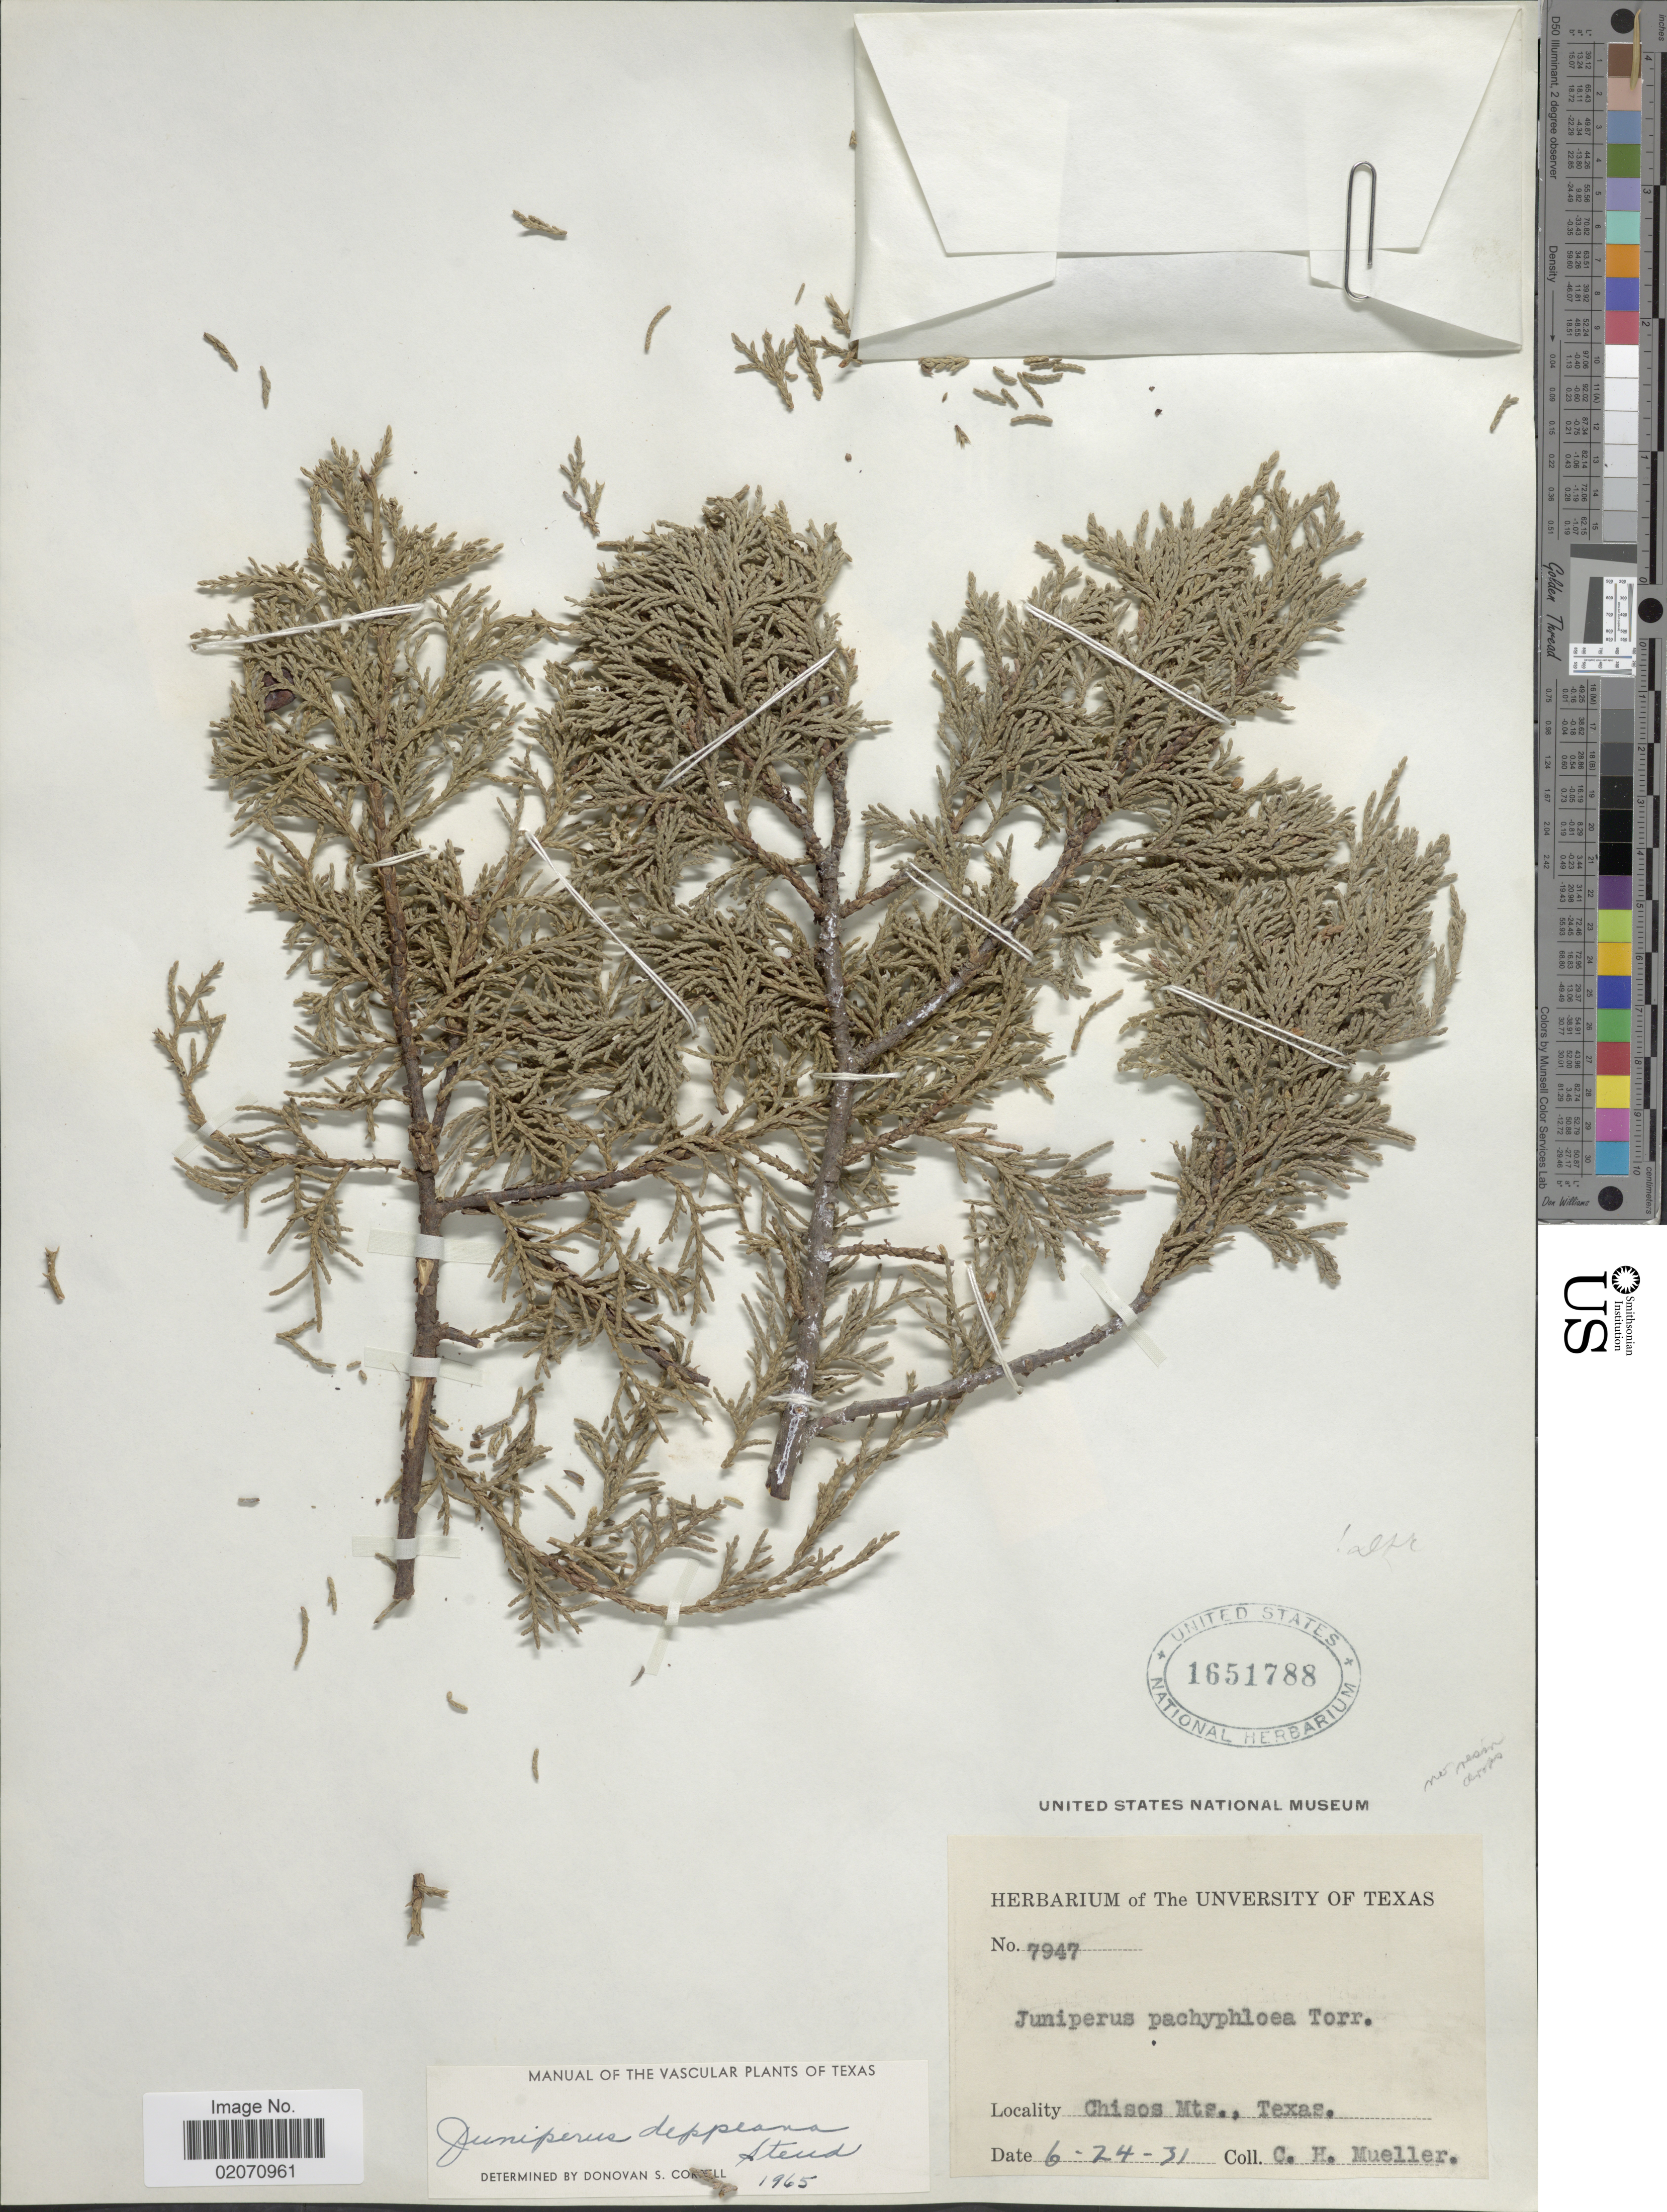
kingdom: Plantae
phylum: Tracheophyta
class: Pinopsida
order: Pinales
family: Cupressaceae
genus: Juniperus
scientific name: Juniperus deppeana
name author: Steud.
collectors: C. H. Mueller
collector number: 7947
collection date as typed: Transcribed d/m/y: 24/6/31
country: United States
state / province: Texas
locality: Chisos Mts.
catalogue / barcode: US 1651788